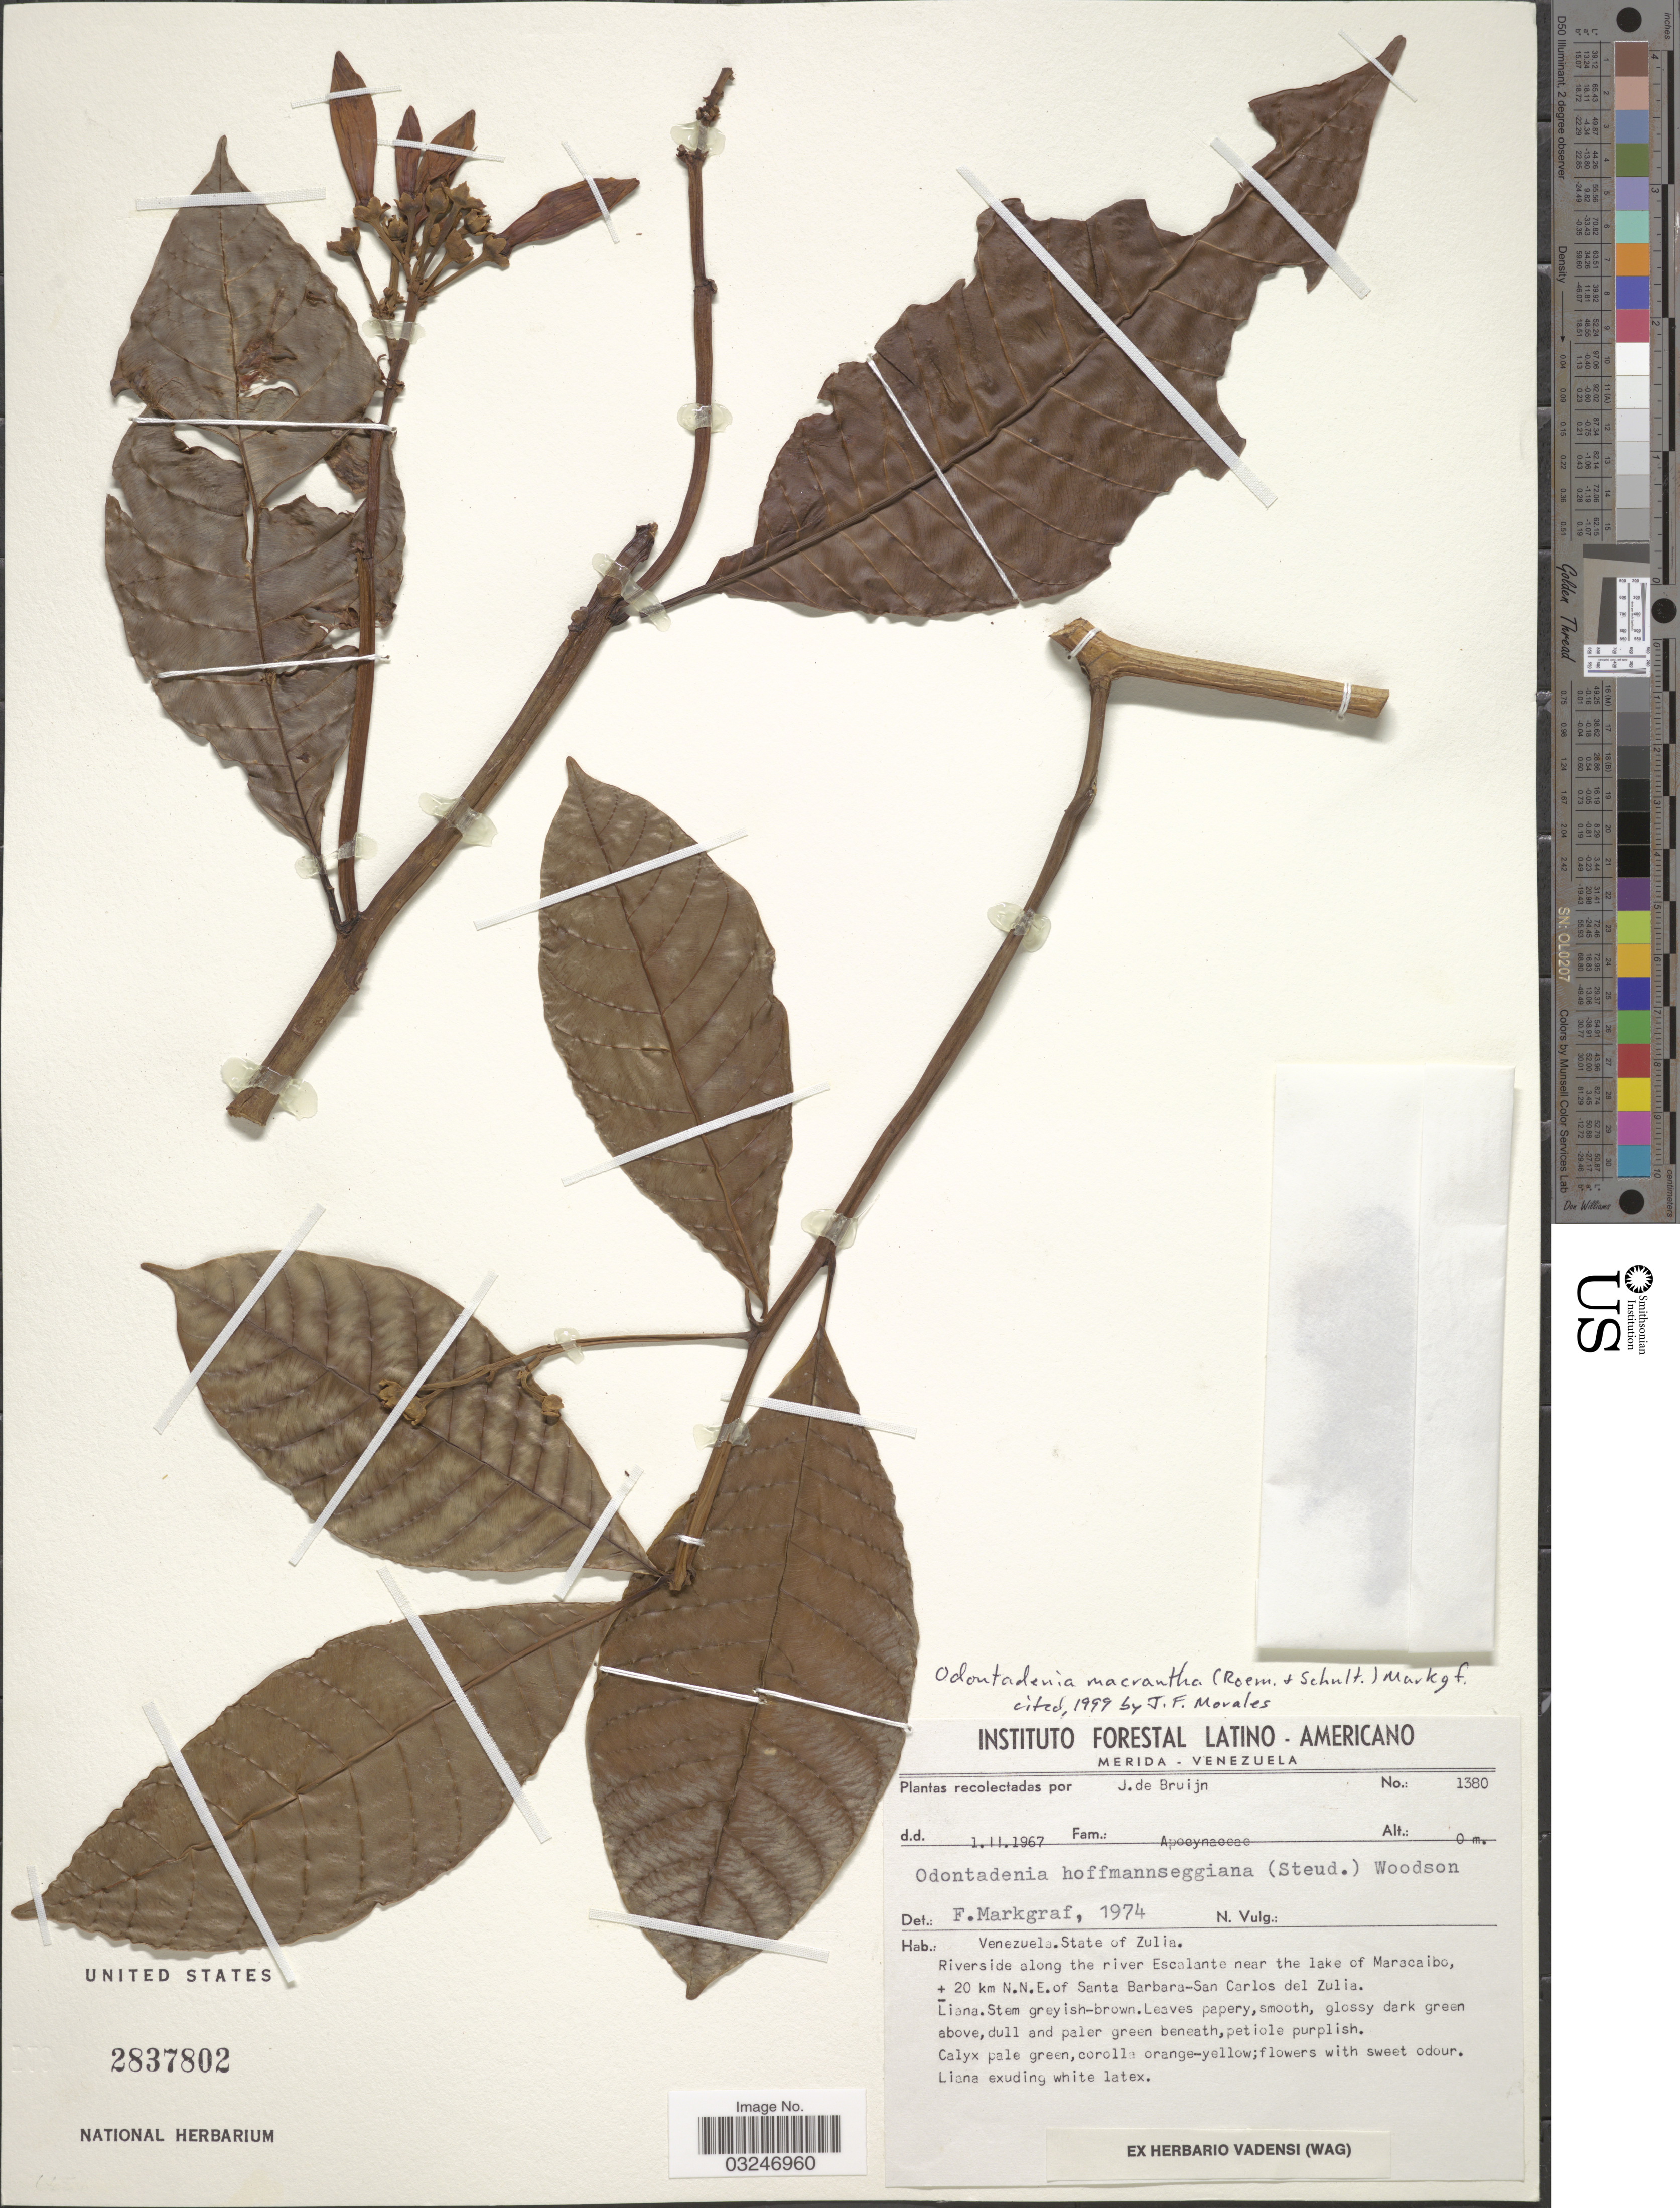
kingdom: Plantae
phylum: Tracheophyta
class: Magnoliopsida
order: Gentianales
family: Apocynaceae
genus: Odontadenia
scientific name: Odontadenia macrantha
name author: (Roem. & Schult.) Markgr.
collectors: J. Bruijn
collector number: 1380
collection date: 1967-02-01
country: Venezuela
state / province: Zulia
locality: Riverside along the river Escalante near the lake of Maracaibo, ± 20 km N.N.E. of Santa Barbara-San Carlos del Zulia.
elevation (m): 0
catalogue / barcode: US 2837802